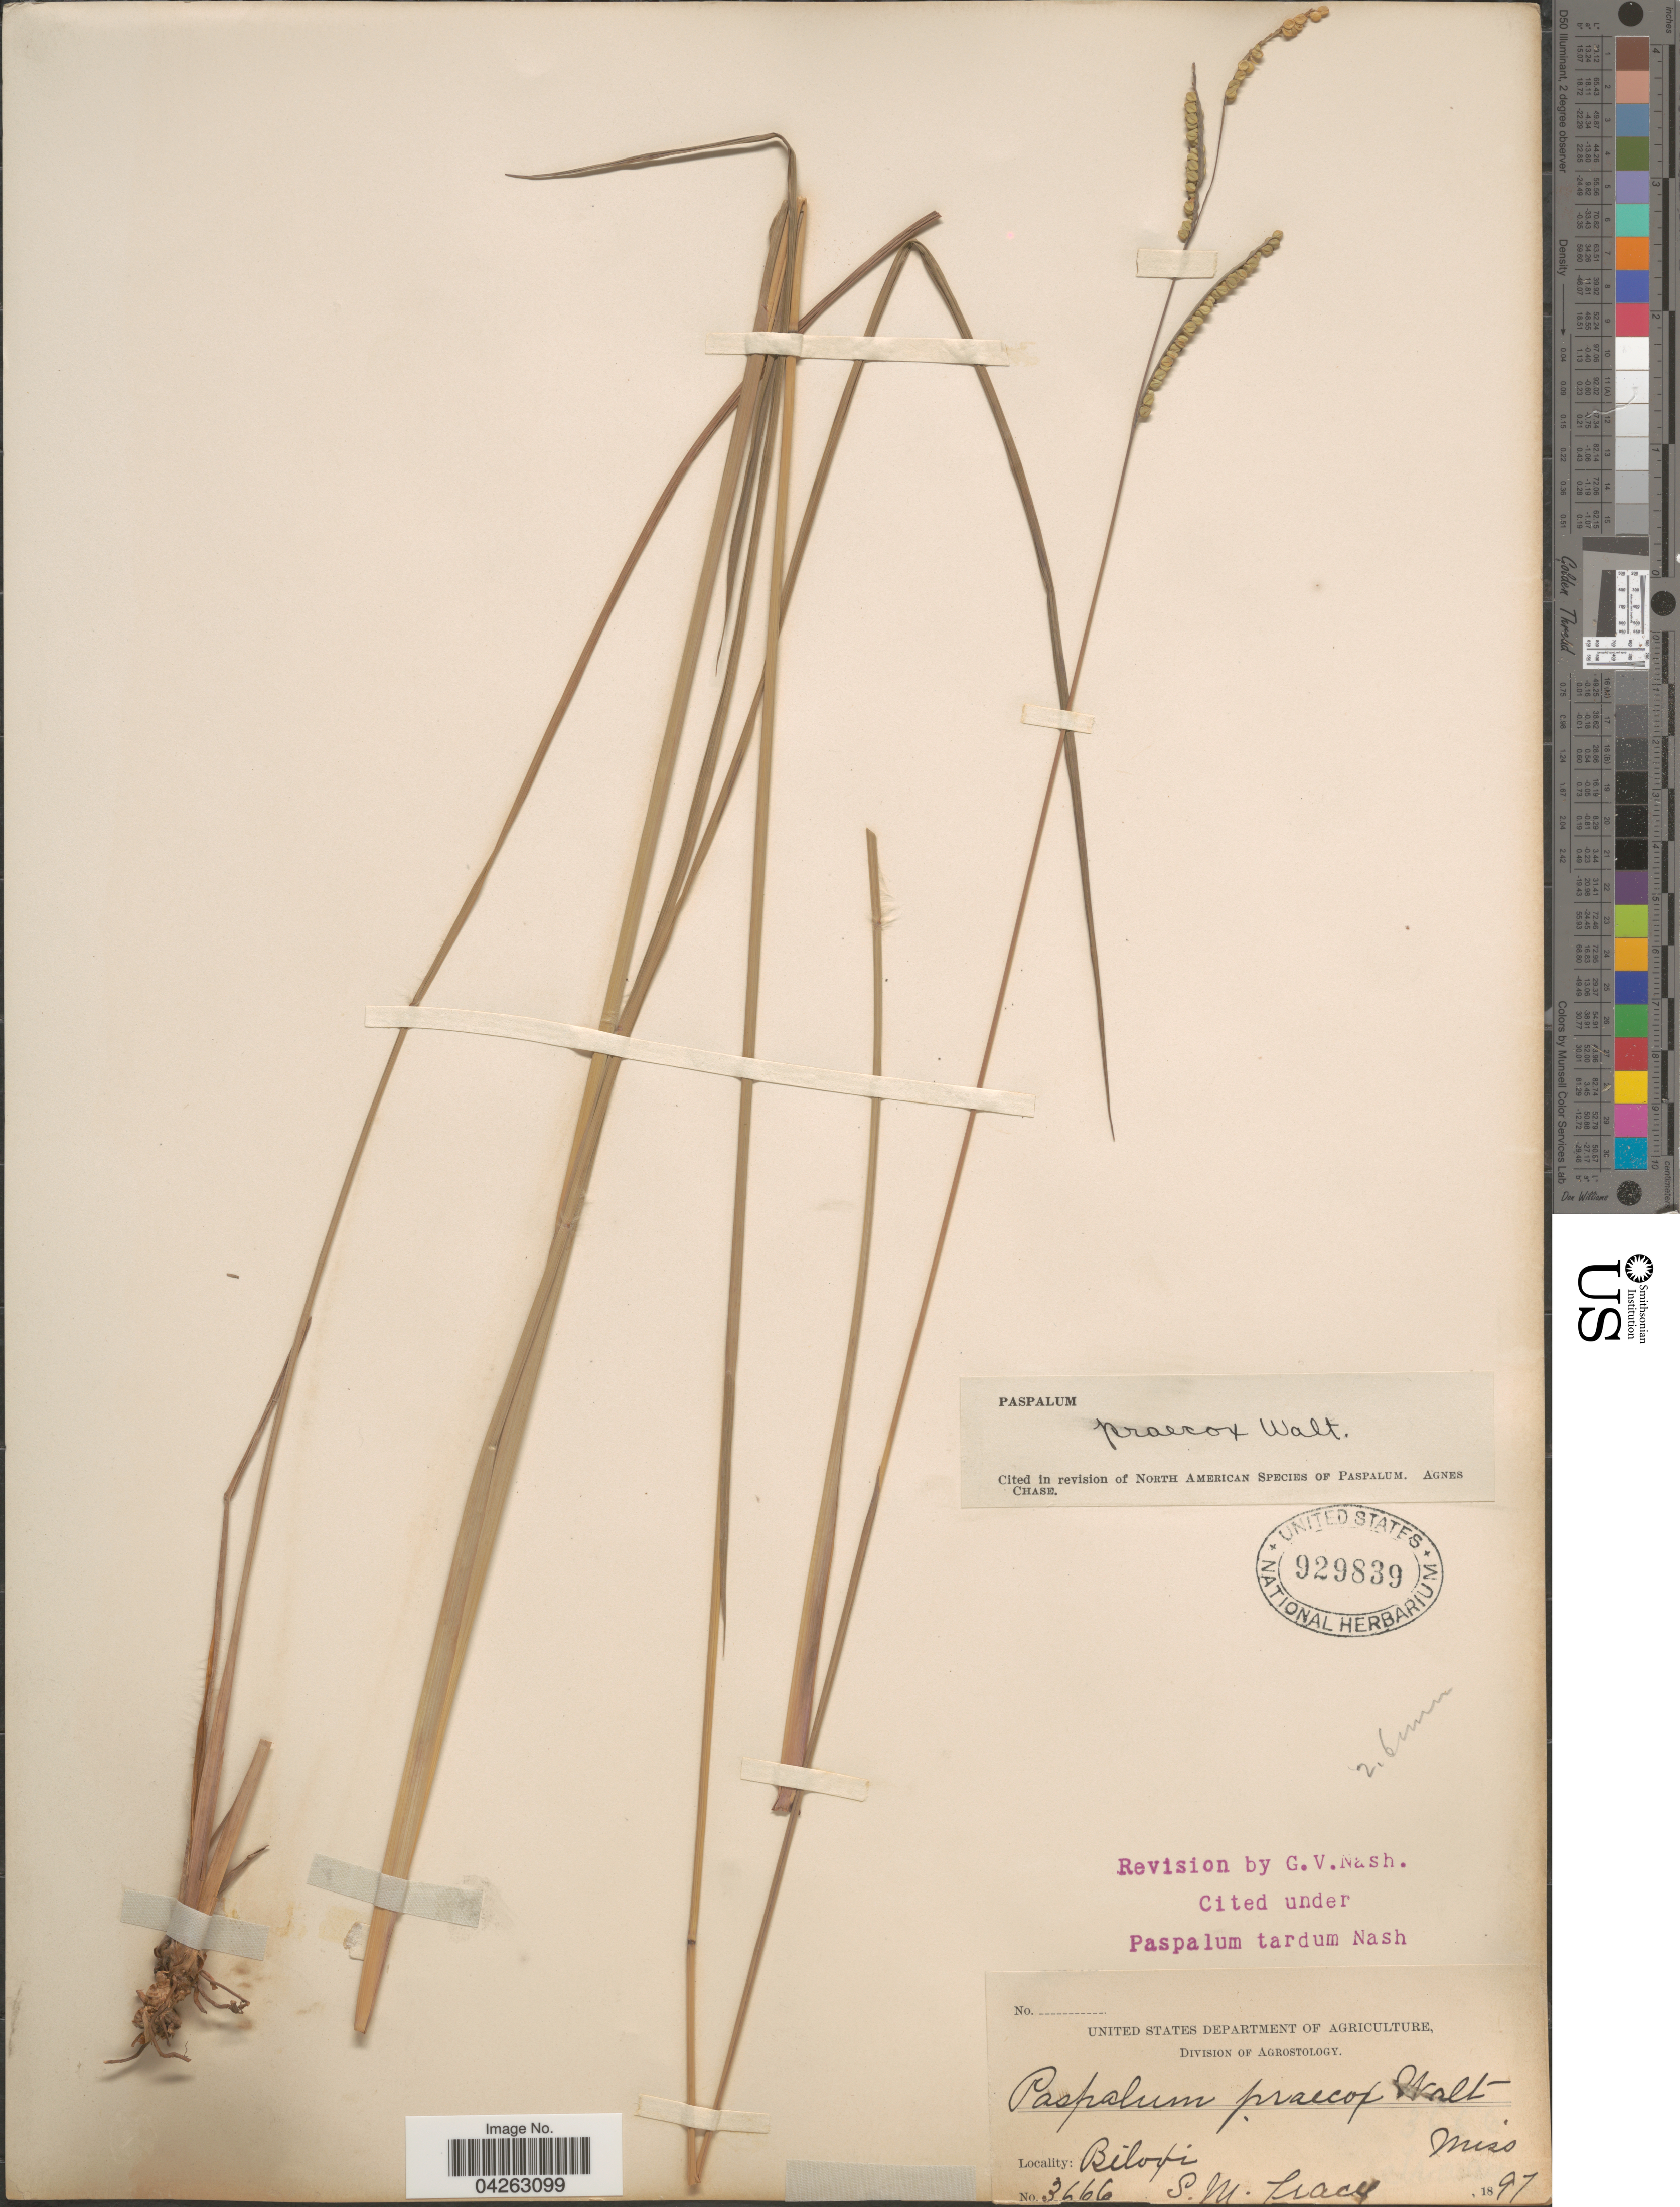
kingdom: Plantae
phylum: Tracheophyta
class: Liliopsida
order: Poales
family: Poaceae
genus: Paspalum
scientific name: Paspalum praecox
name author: Walter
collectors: S. M. Tracy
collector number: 3666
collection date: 1897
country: United States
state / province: Mississippi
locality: Biloxi.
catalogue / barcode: US 929839